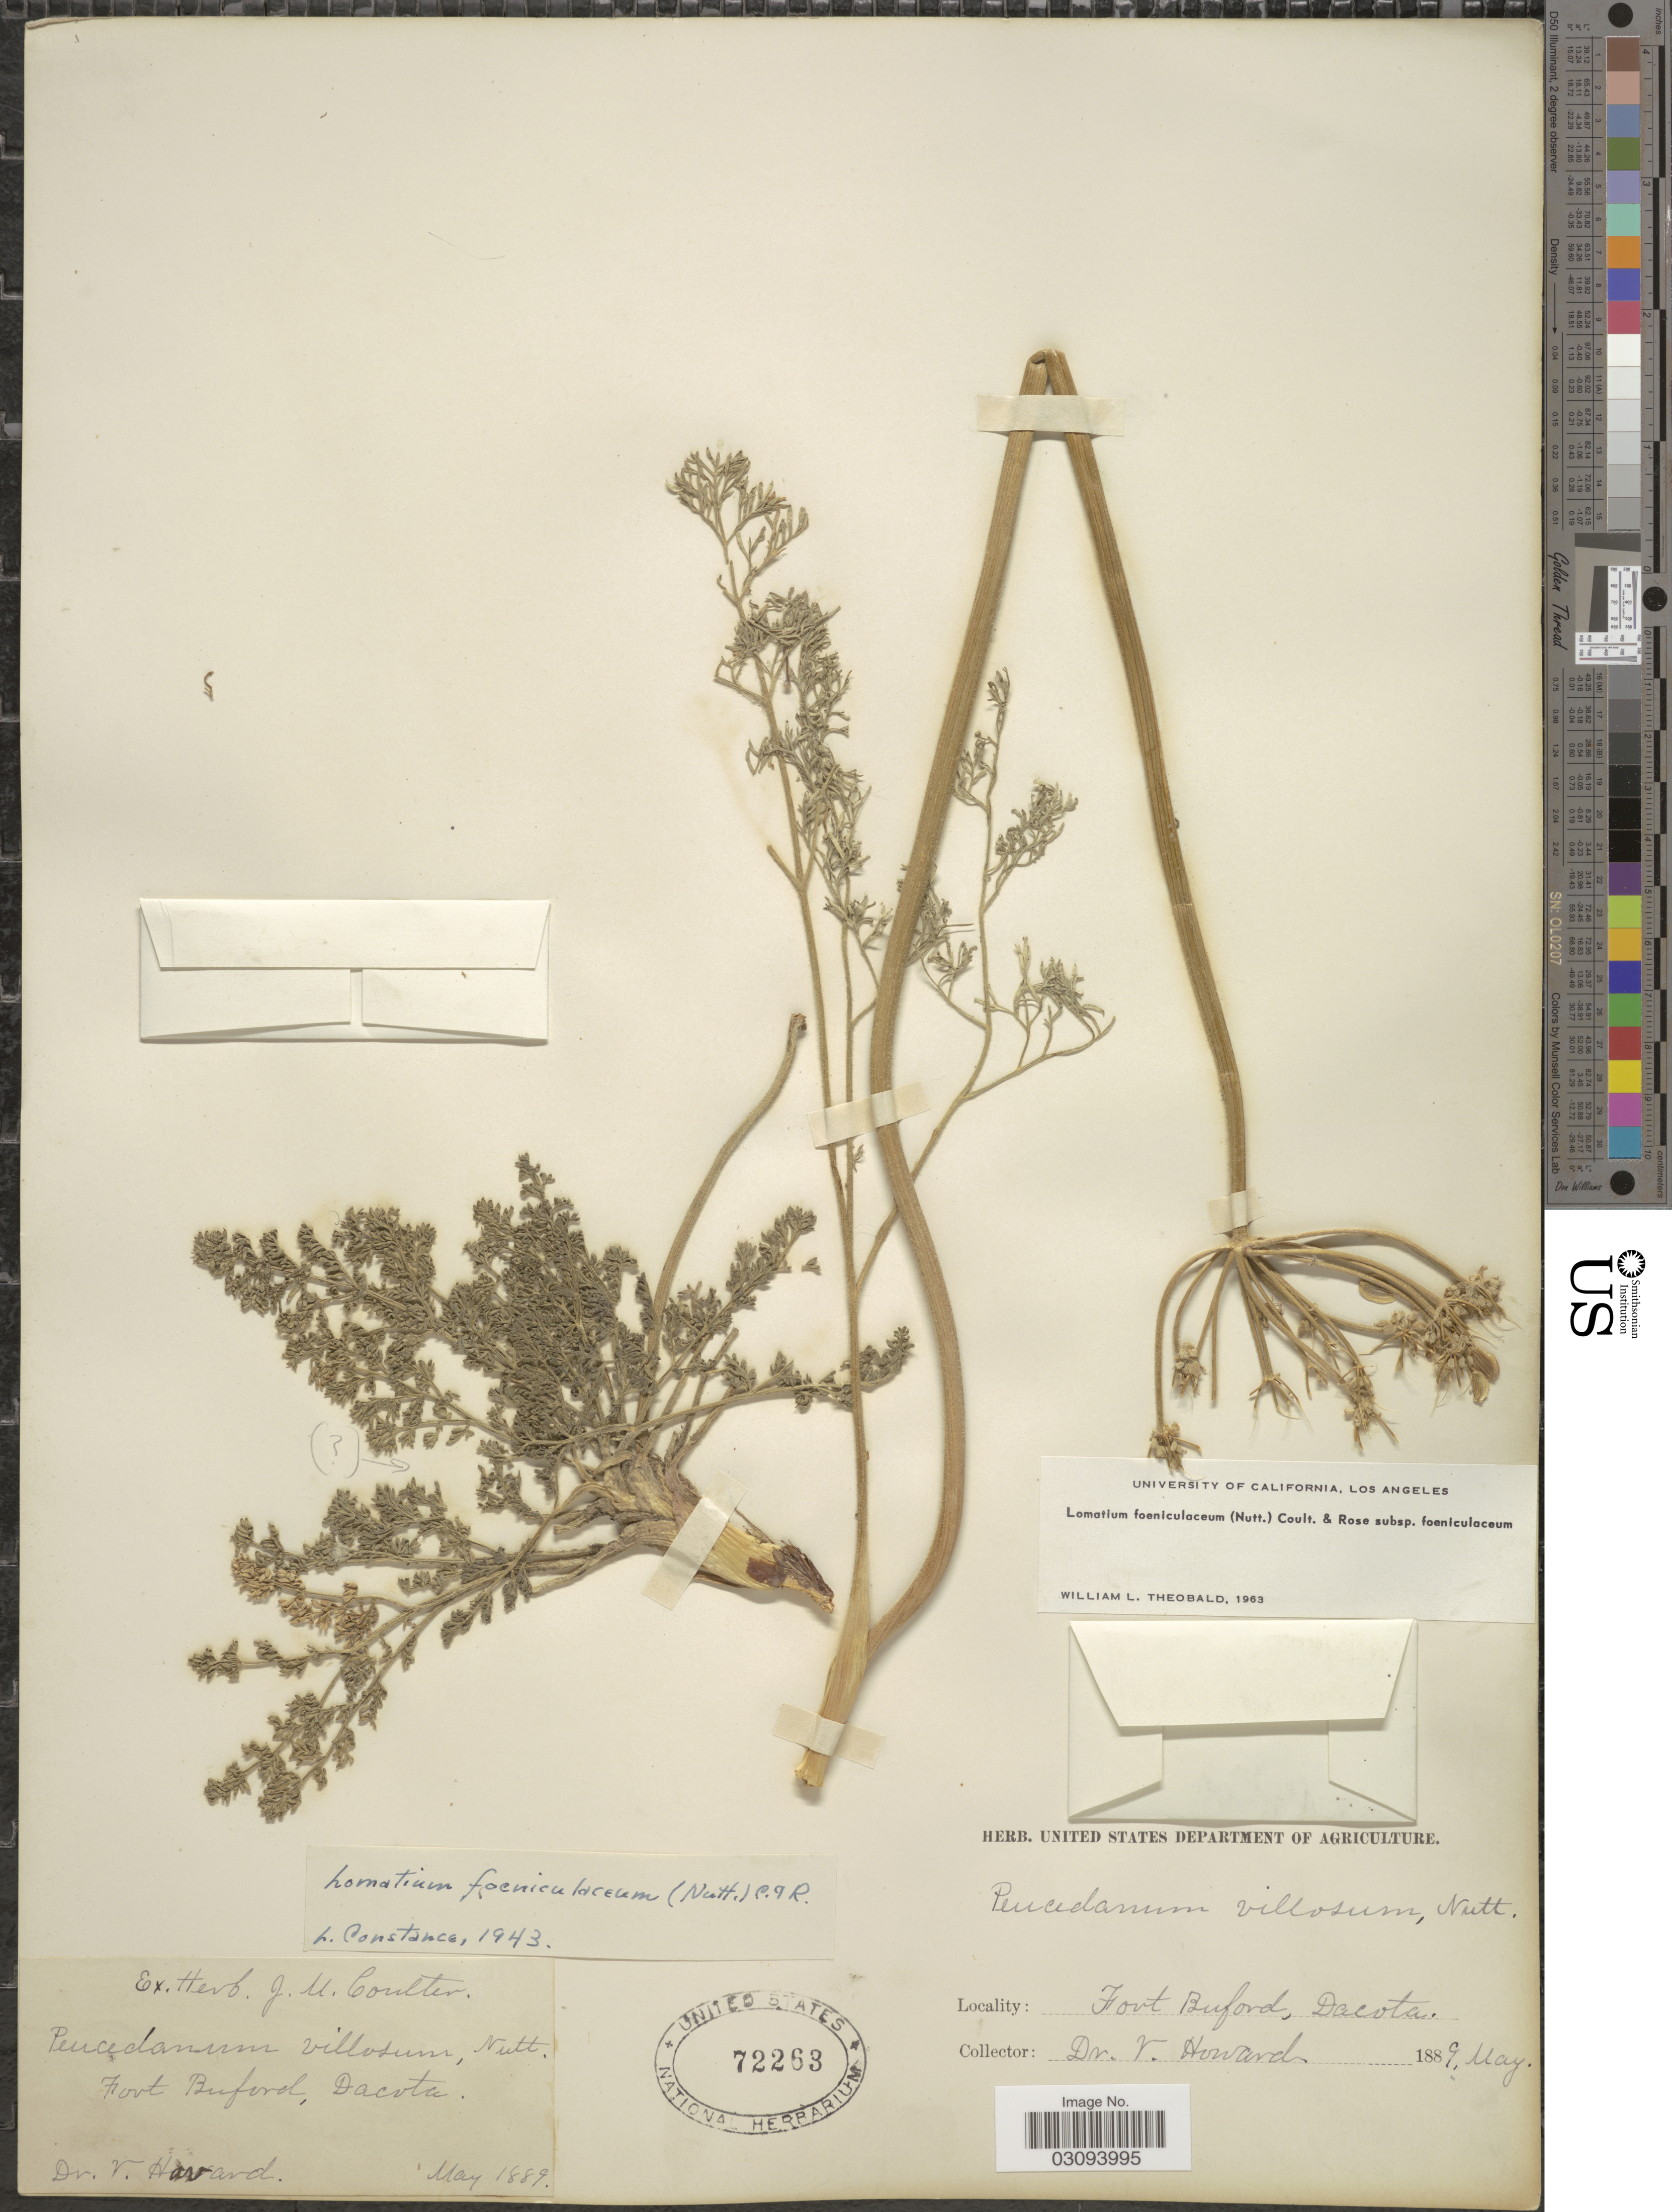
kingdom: Plantae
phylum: Tracheophyta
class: Magnoliopsida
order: Apiales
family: Apiaceae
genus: Lomatium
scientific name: Lomatium foeniculaceum subsp. foeniculaceum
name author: (Nutt.) J.M. Coult. & Rose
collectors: V. Howard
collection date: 1889-05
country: United States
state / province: North Dakota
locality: Fort Buford, Dacota.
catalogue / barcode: US 72263